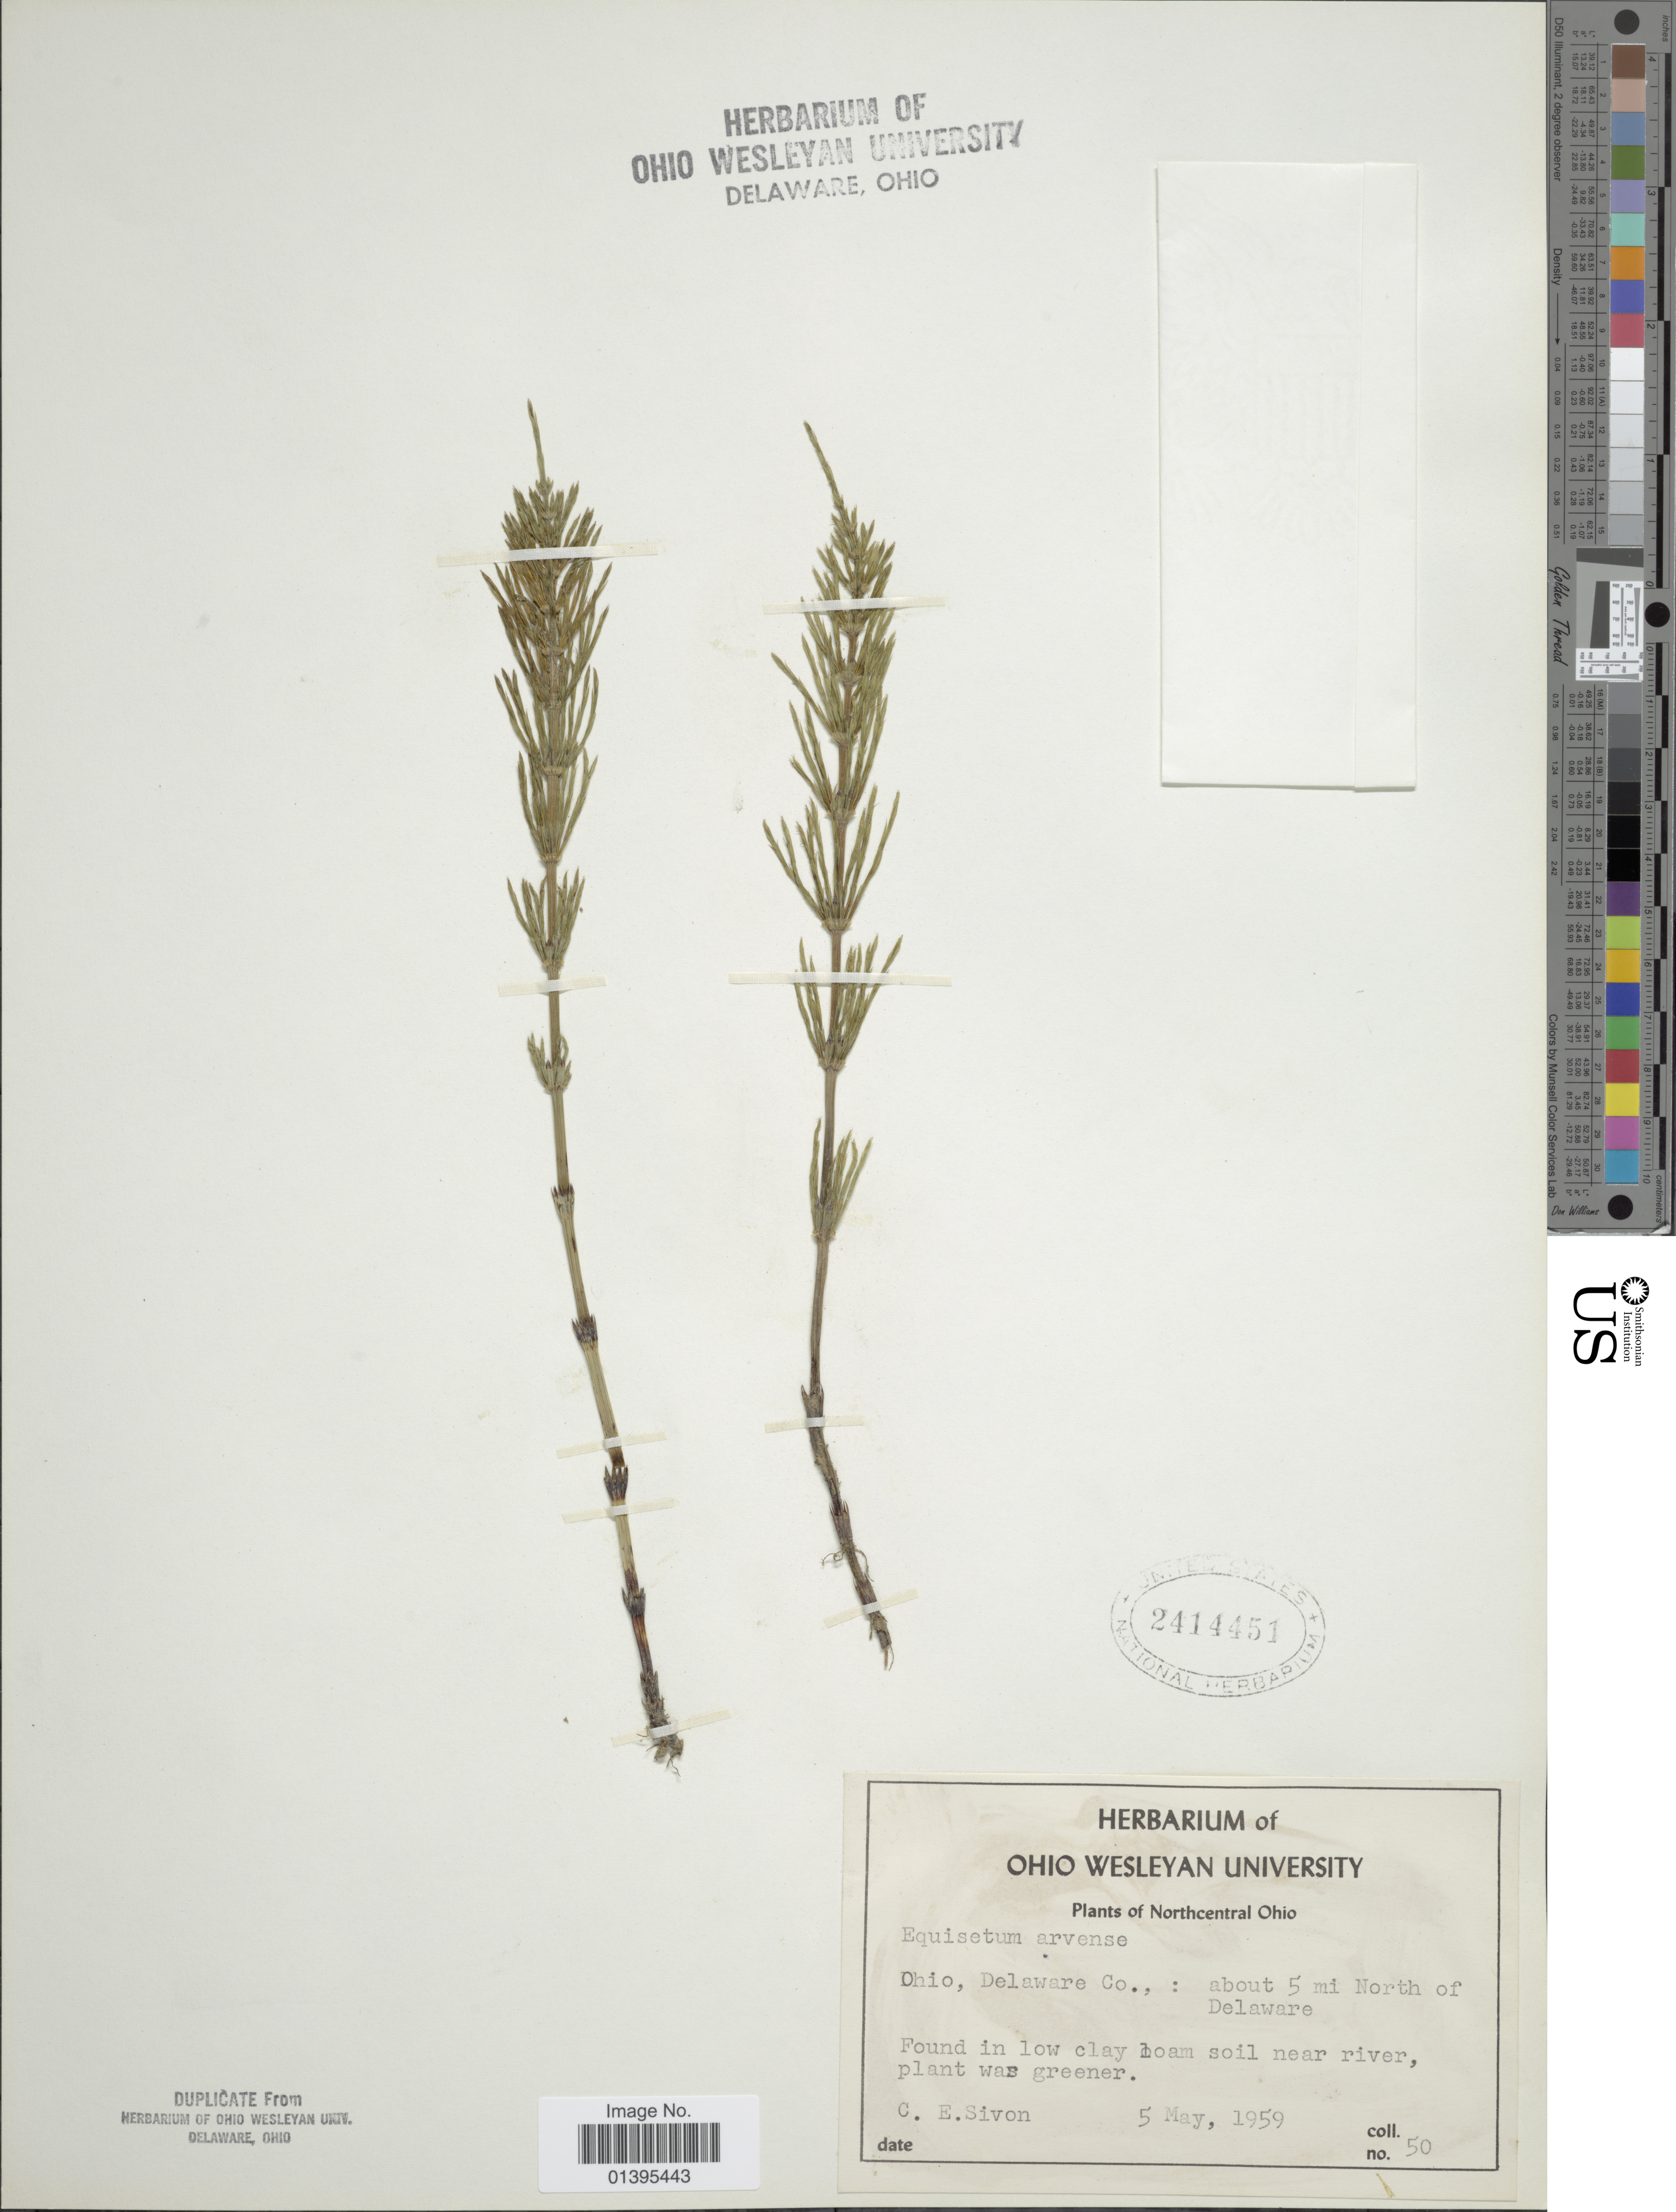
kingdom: Plantae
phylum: Tracheophyta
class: Polypodiopsida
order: Equisetales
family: Equisetaceae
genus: Equisetum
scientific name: Equisetum arvense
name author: L.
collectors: C. E. Sivon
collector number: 50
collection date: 1959-05-05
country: United States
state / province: Ohio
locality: Northcentral Ohio, Delaware Co.: about 5 mi. North of Delaware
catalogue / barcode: US 2414451